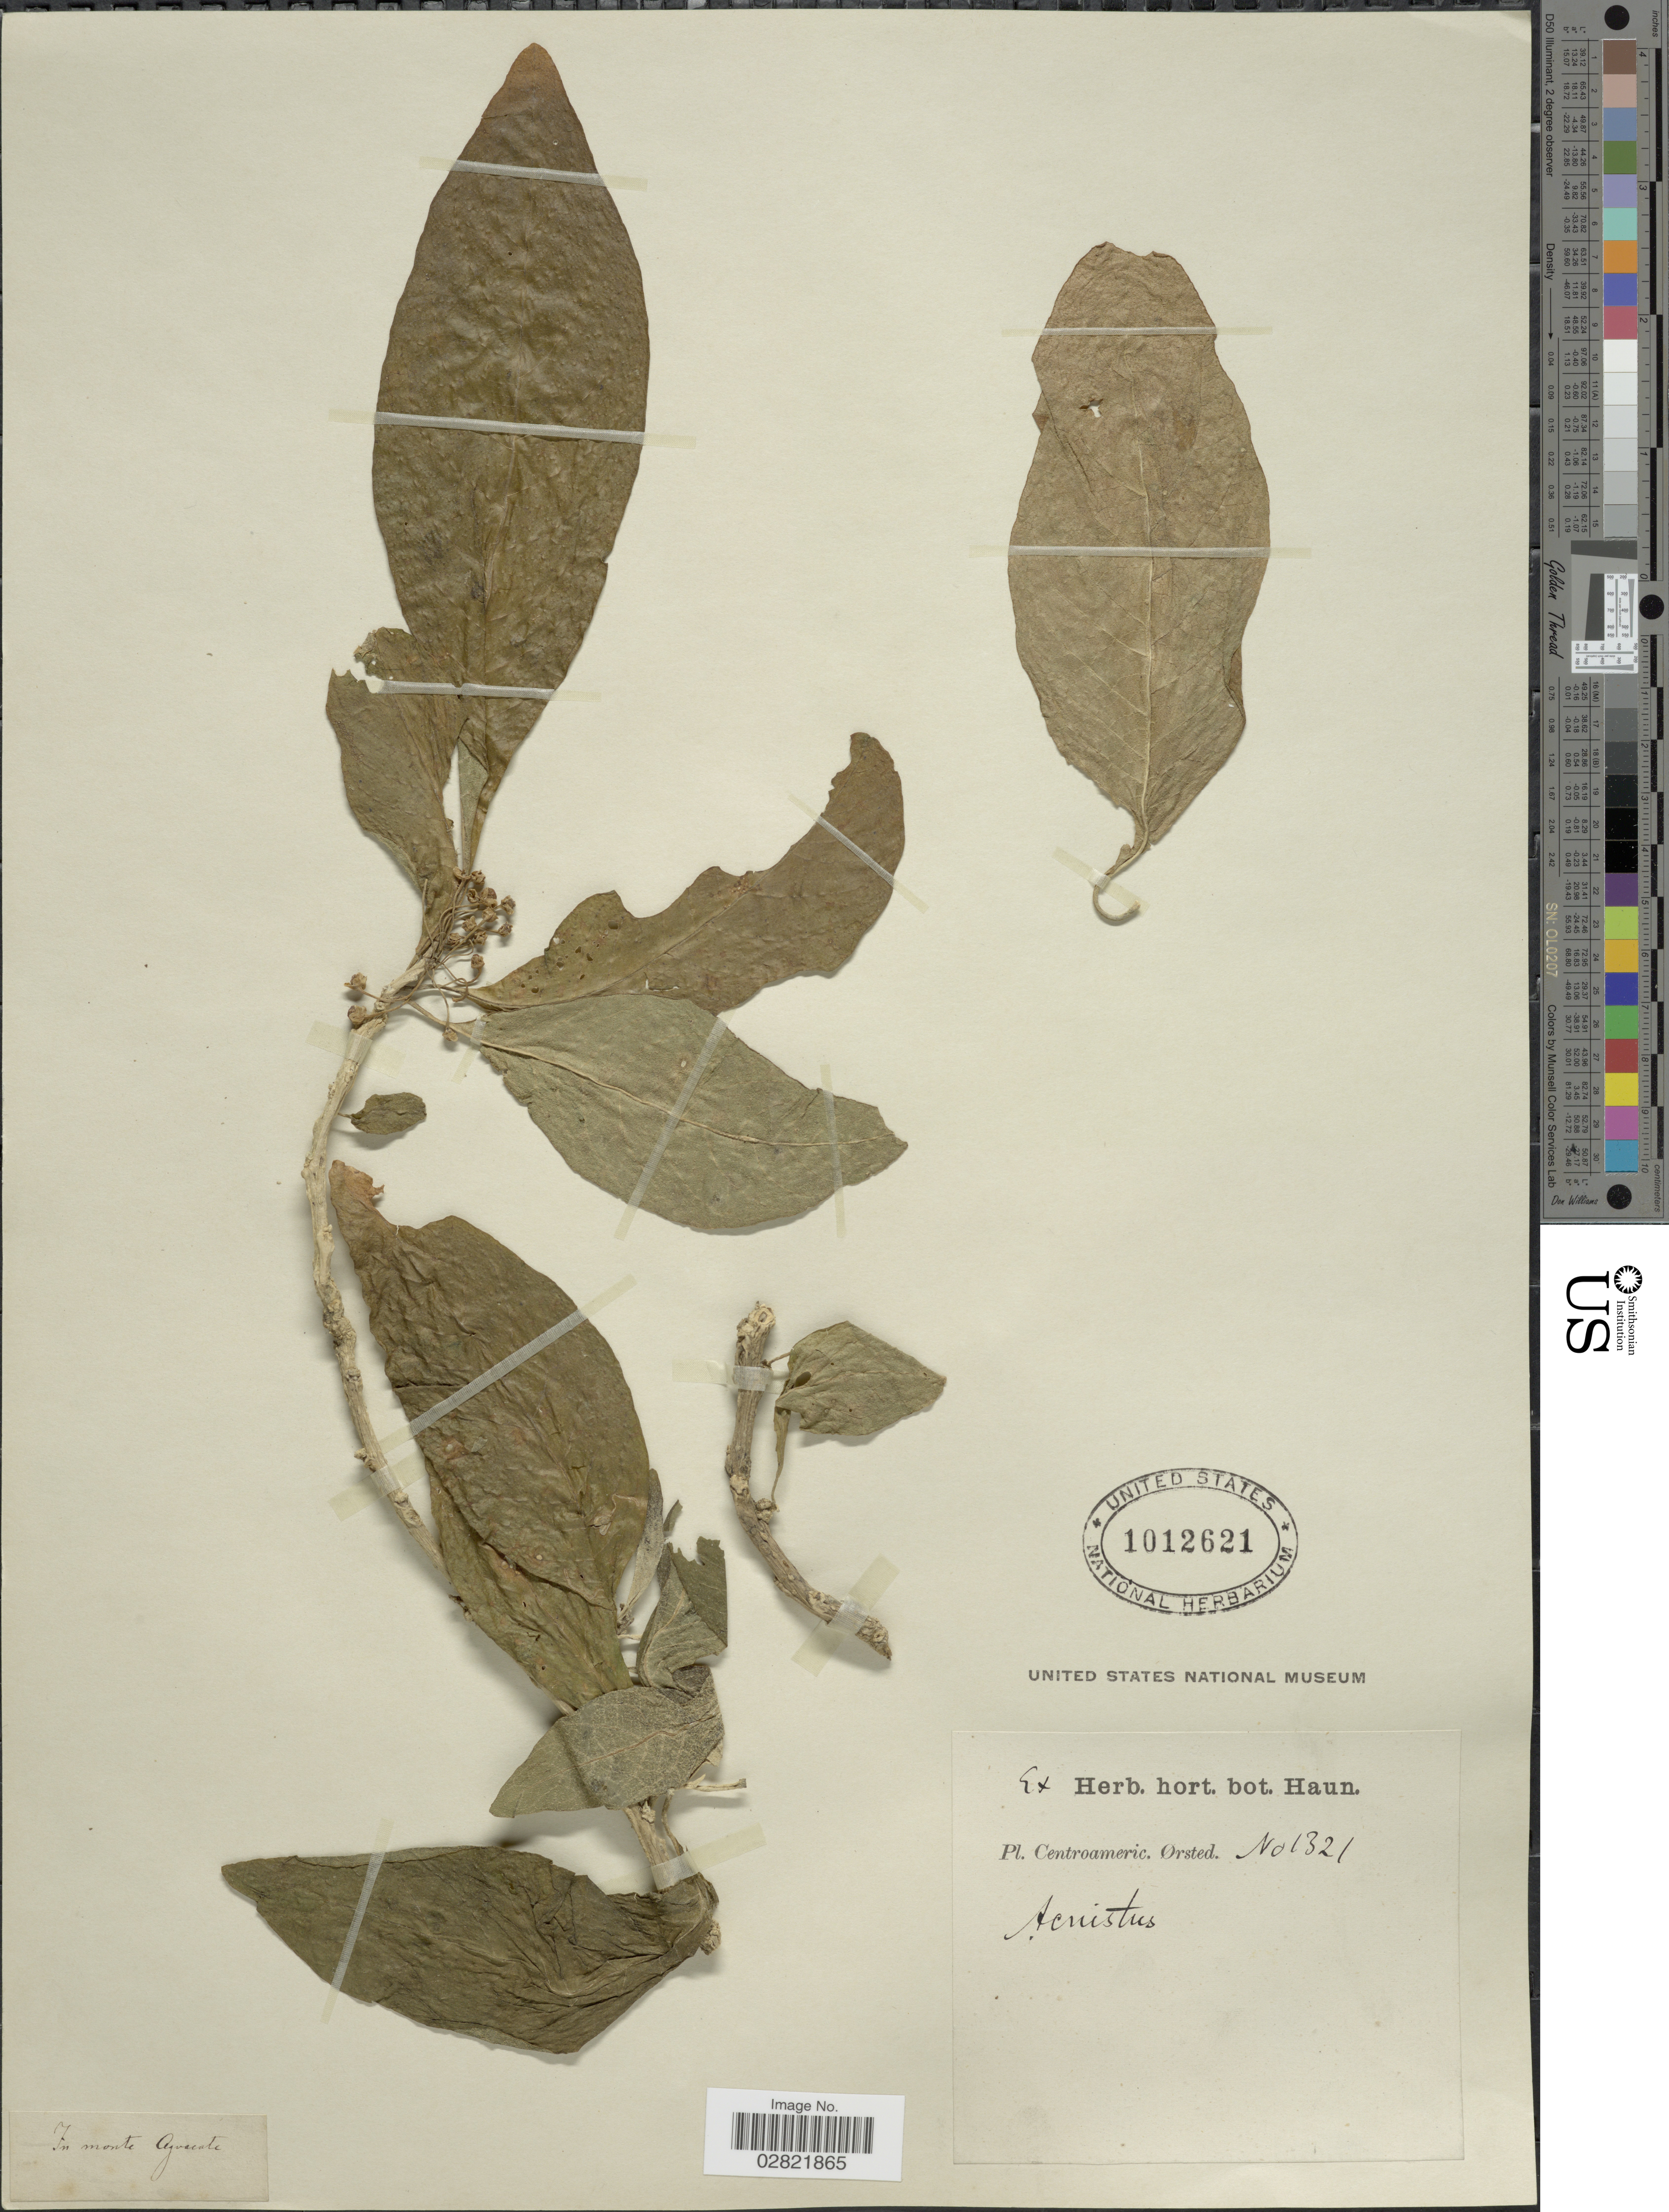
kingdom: Plantae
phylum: Tracheophyta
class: Magnoliopsida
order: Solanales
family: Solanaceae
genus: Acnistus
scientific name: Acnistus arborescens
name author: (L.) Schltdl.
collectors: Ørsted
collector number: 1321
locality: Centroameric.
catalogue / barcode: US 1012621